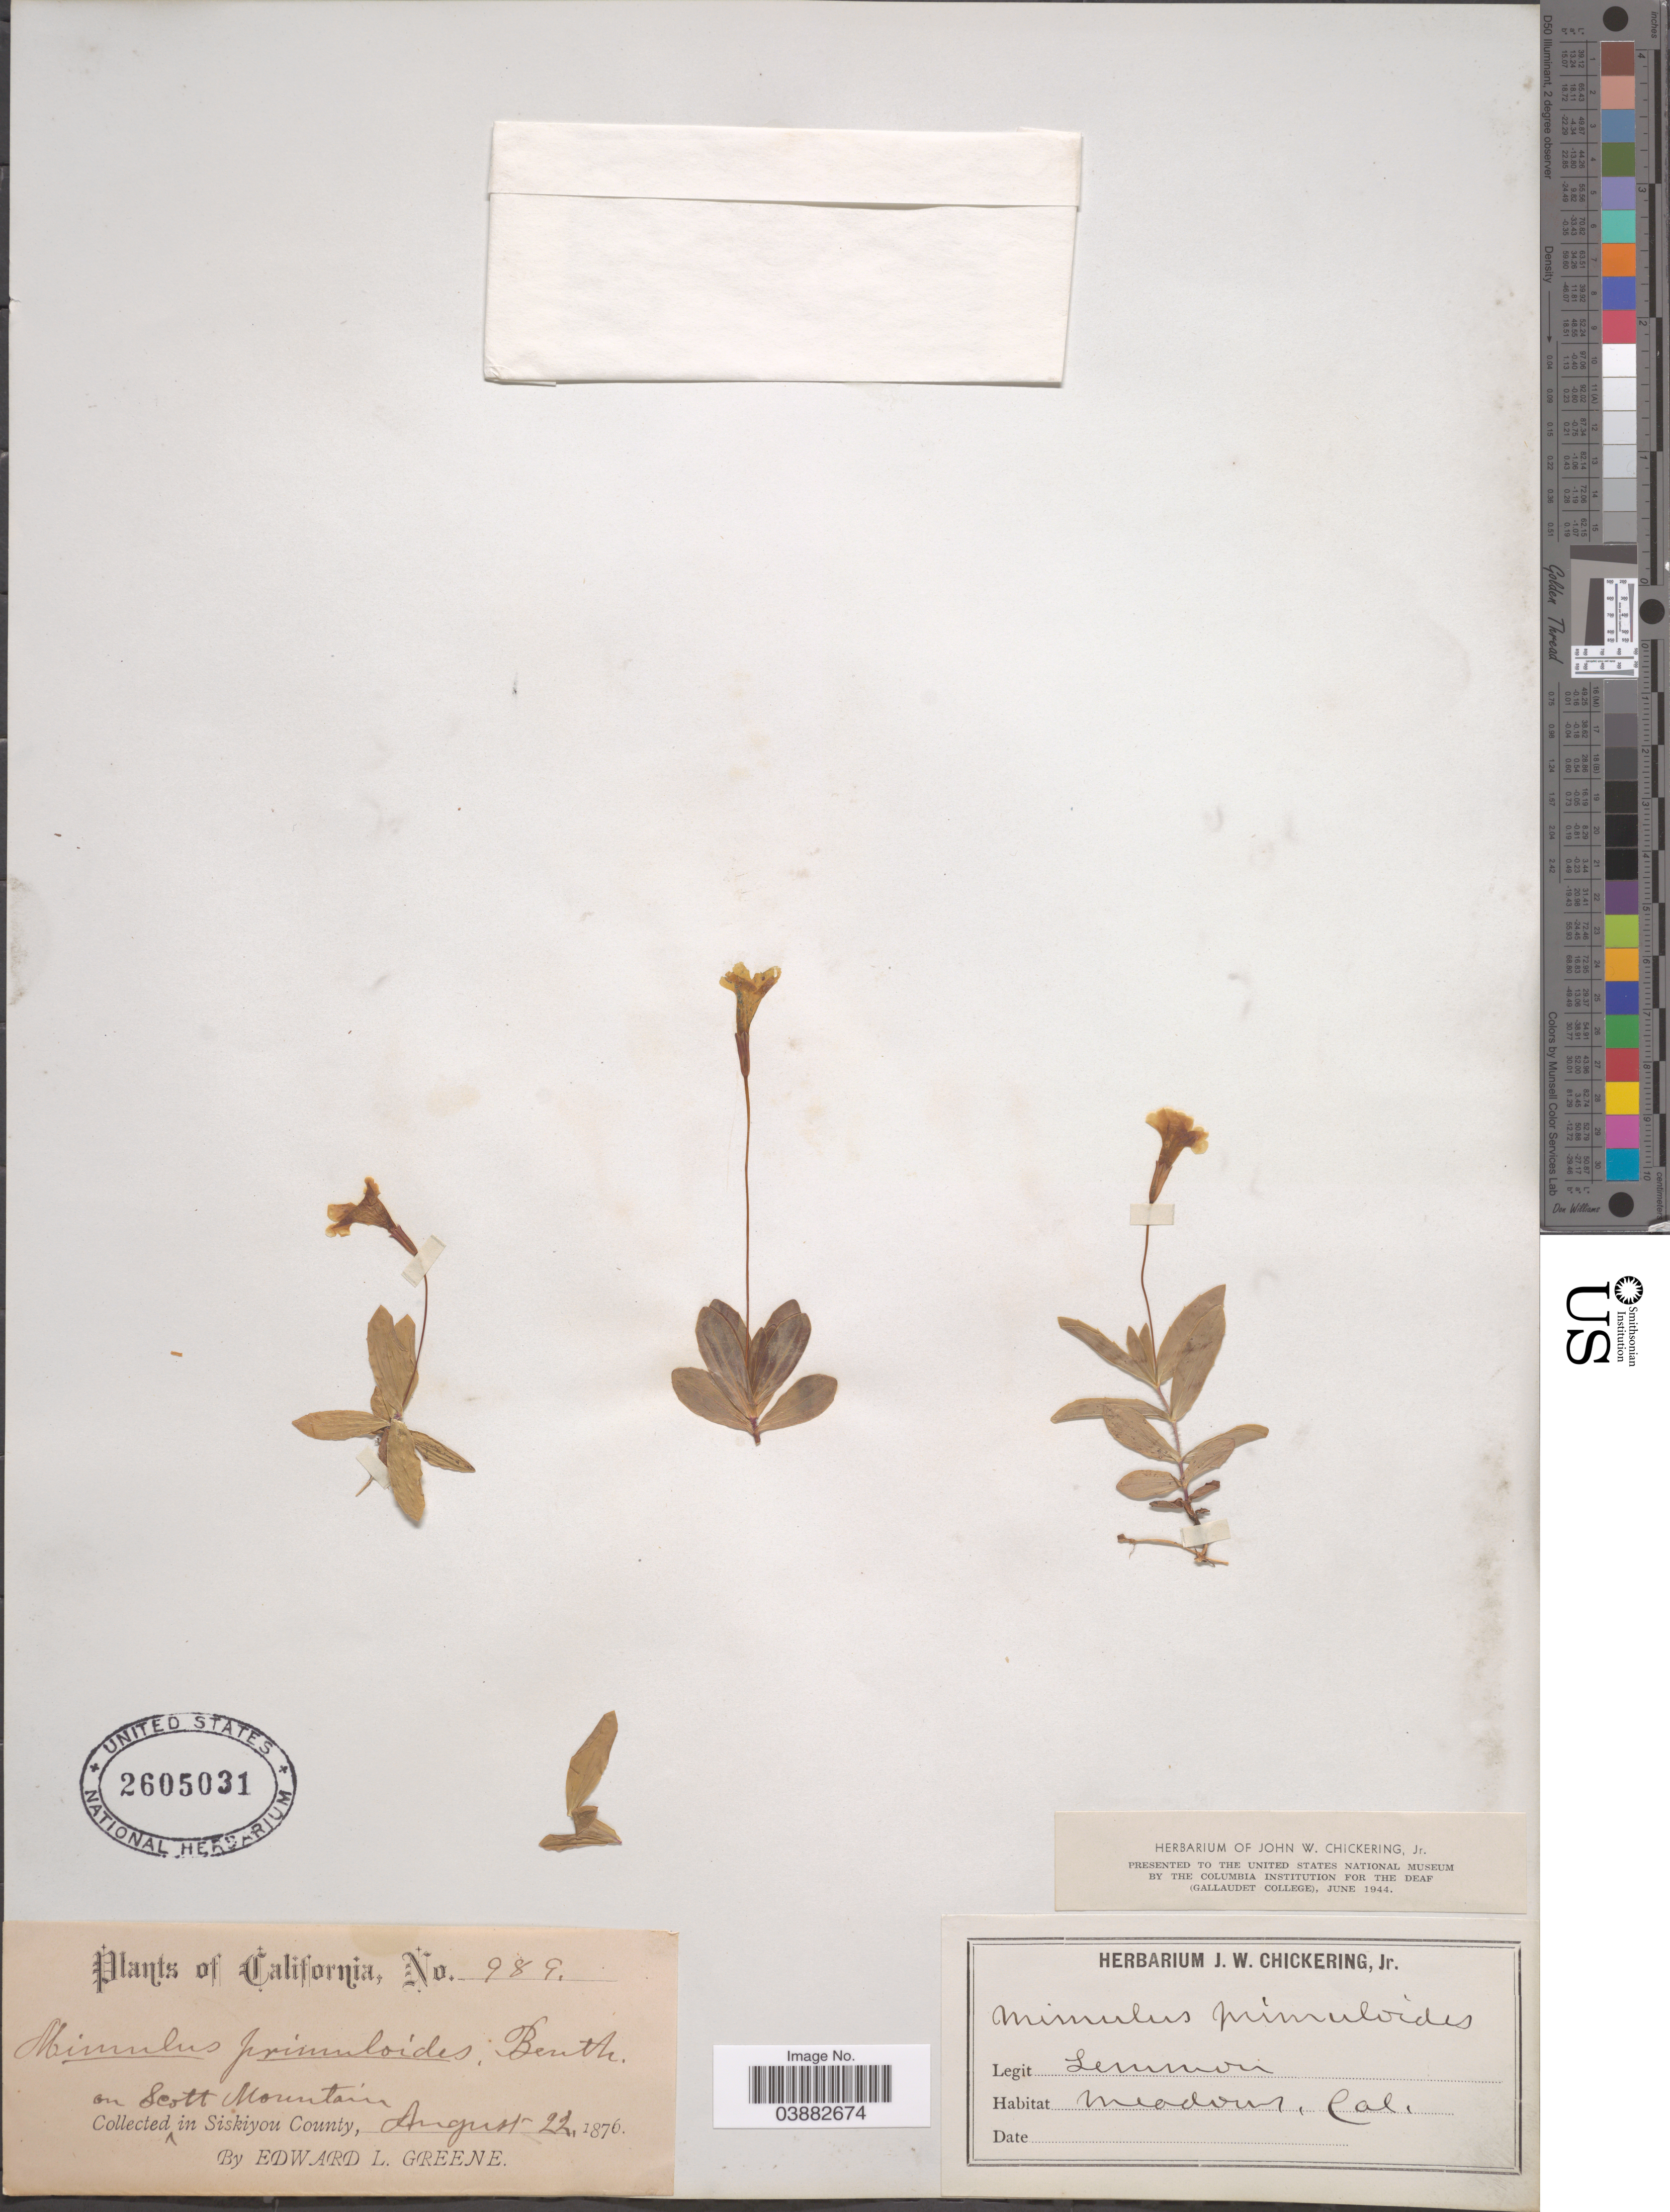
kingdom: Plantae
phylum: Tracheophyta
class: Magnoliopsida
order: Lamiales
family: Phrymaceae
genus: Mimulus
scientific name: Mimulus primuloides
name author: Benth.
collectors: E. L. Greene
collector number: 989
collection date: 1876-08-22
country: United States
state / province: California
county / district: Siskiyou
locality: On Scott Mountain. In Siskiyou County.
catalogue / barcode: US 2605031